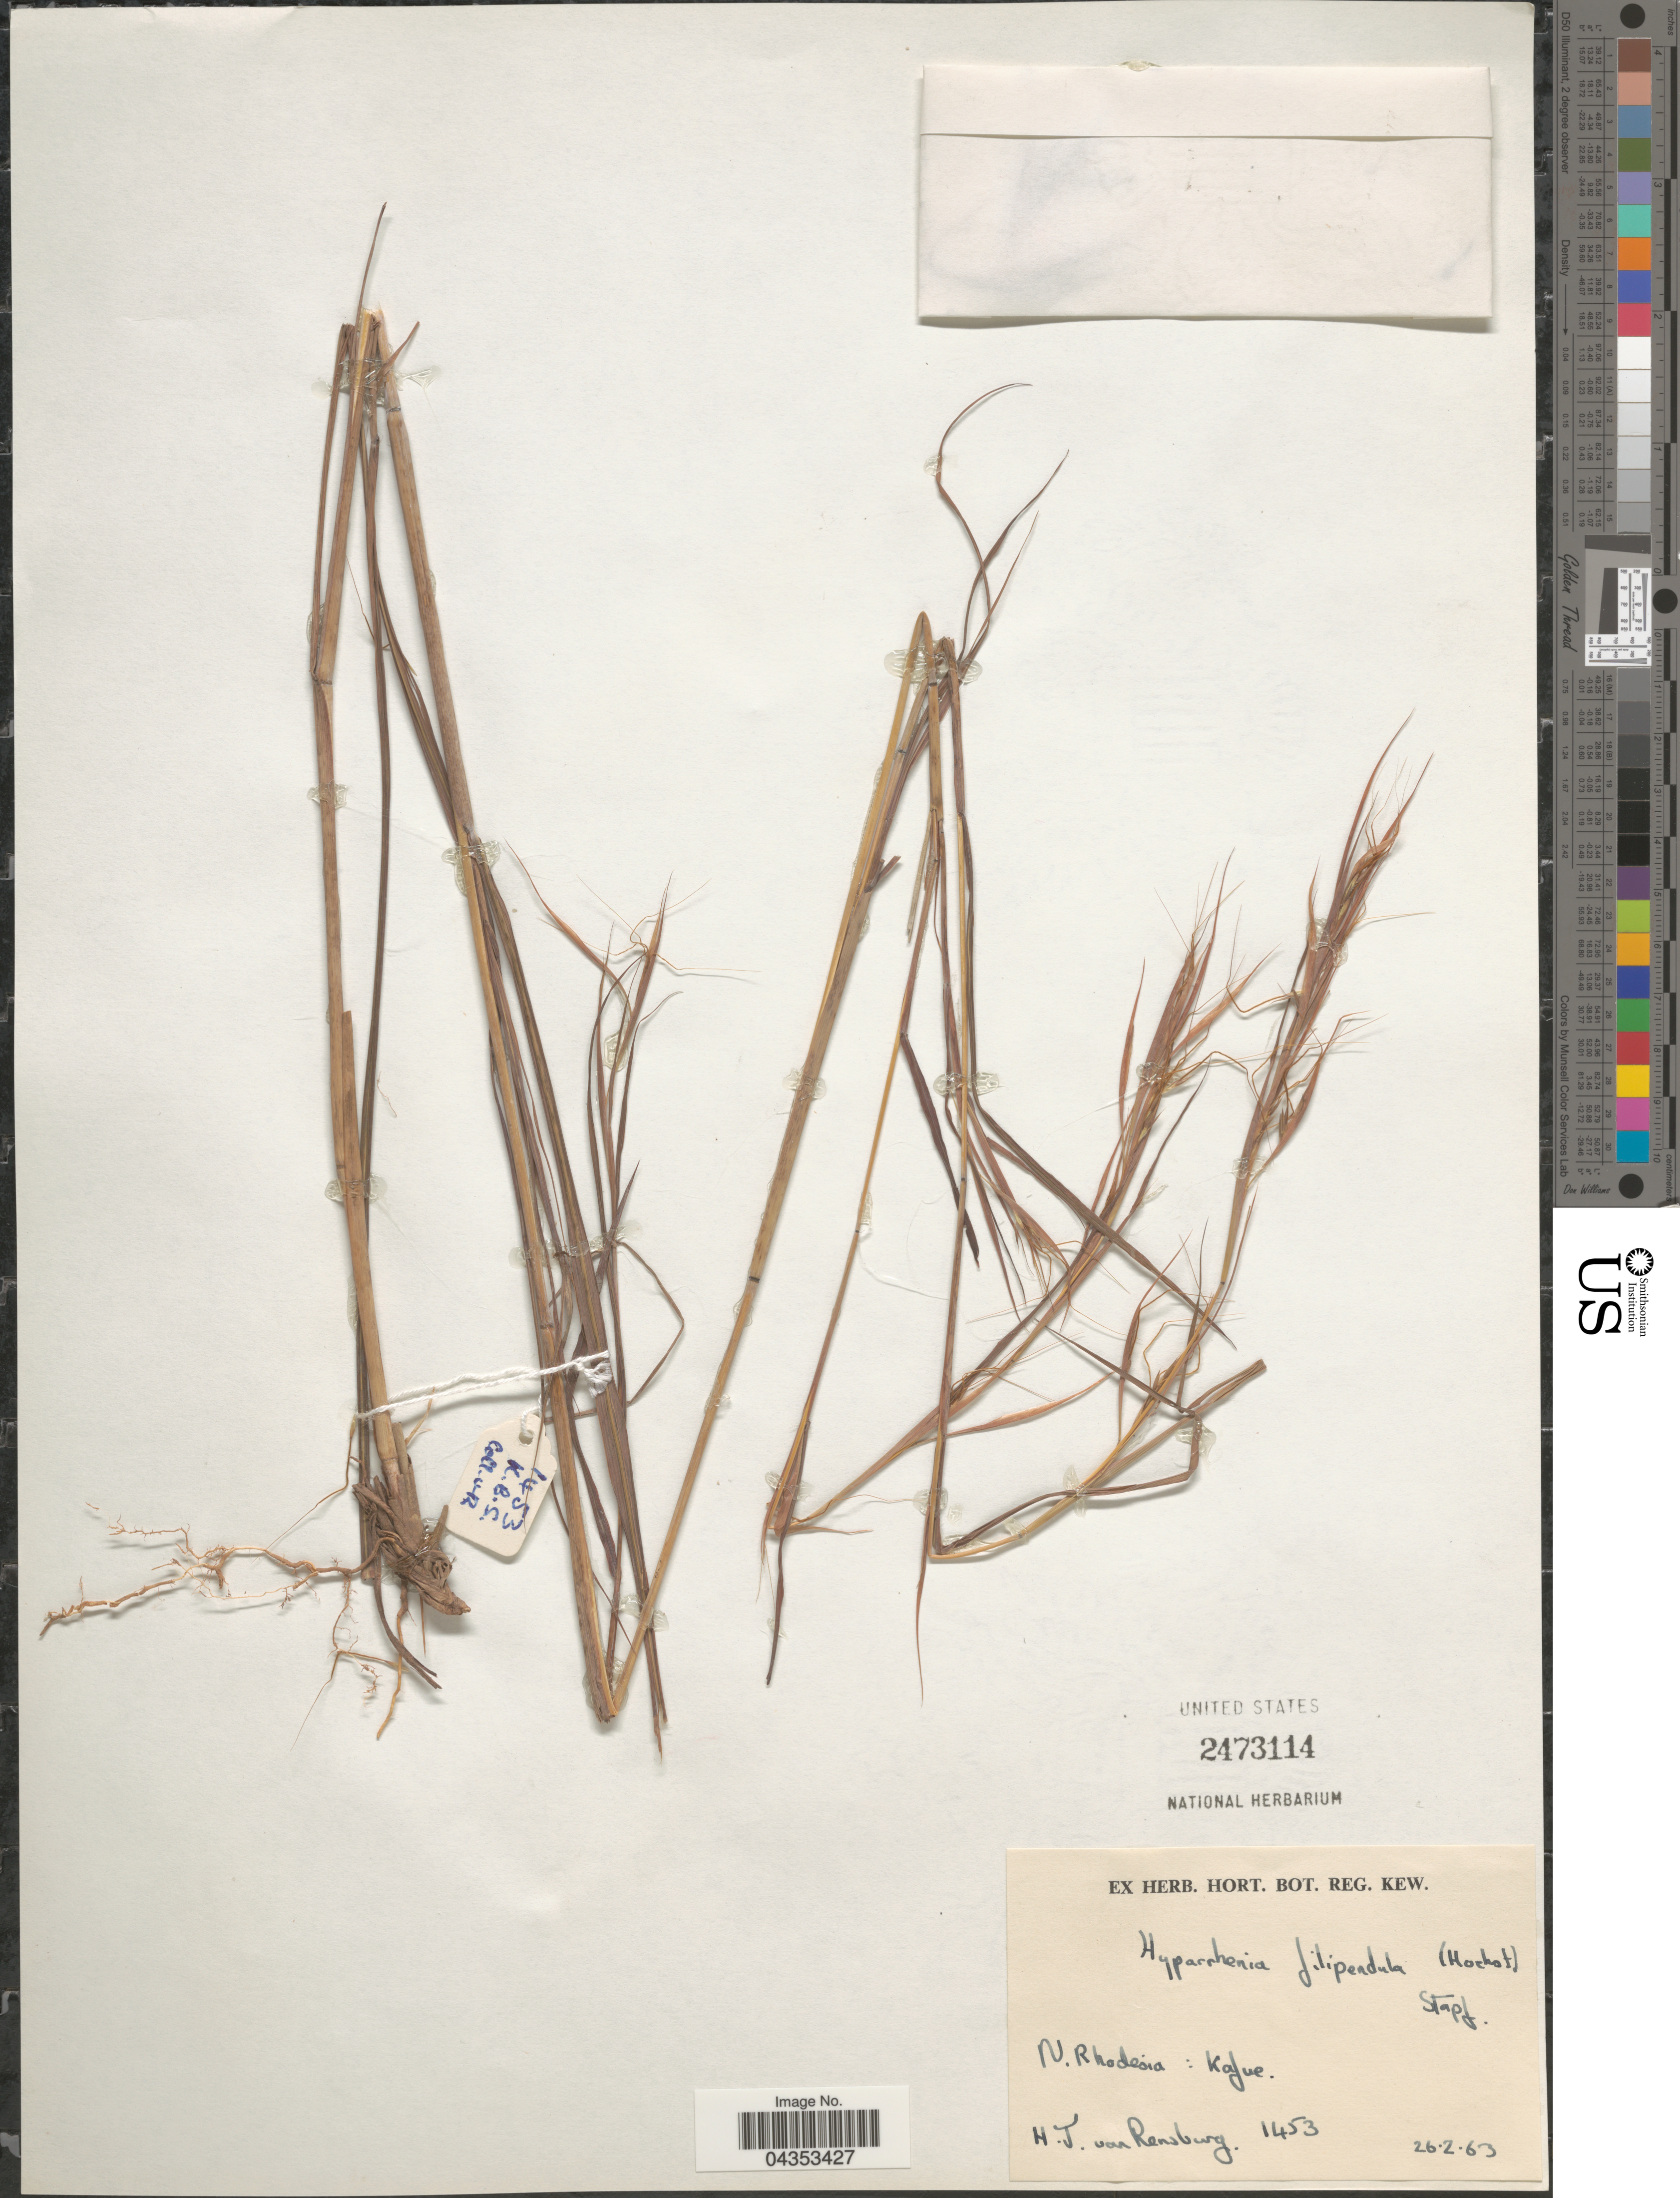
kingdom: Plantae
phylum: Tracheophyta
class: Liliopsida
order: Poales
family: Poaceae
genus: Hyparrhenia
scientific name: Hyparrhenia filipendula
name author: (Hochr.) Stapf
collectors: H. van Rensburg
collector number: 1453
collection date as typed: Transcribed d/m/y: 26/2/63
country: Zambia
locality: N. Rhodesia: Kafne.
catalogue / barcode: US 2473114